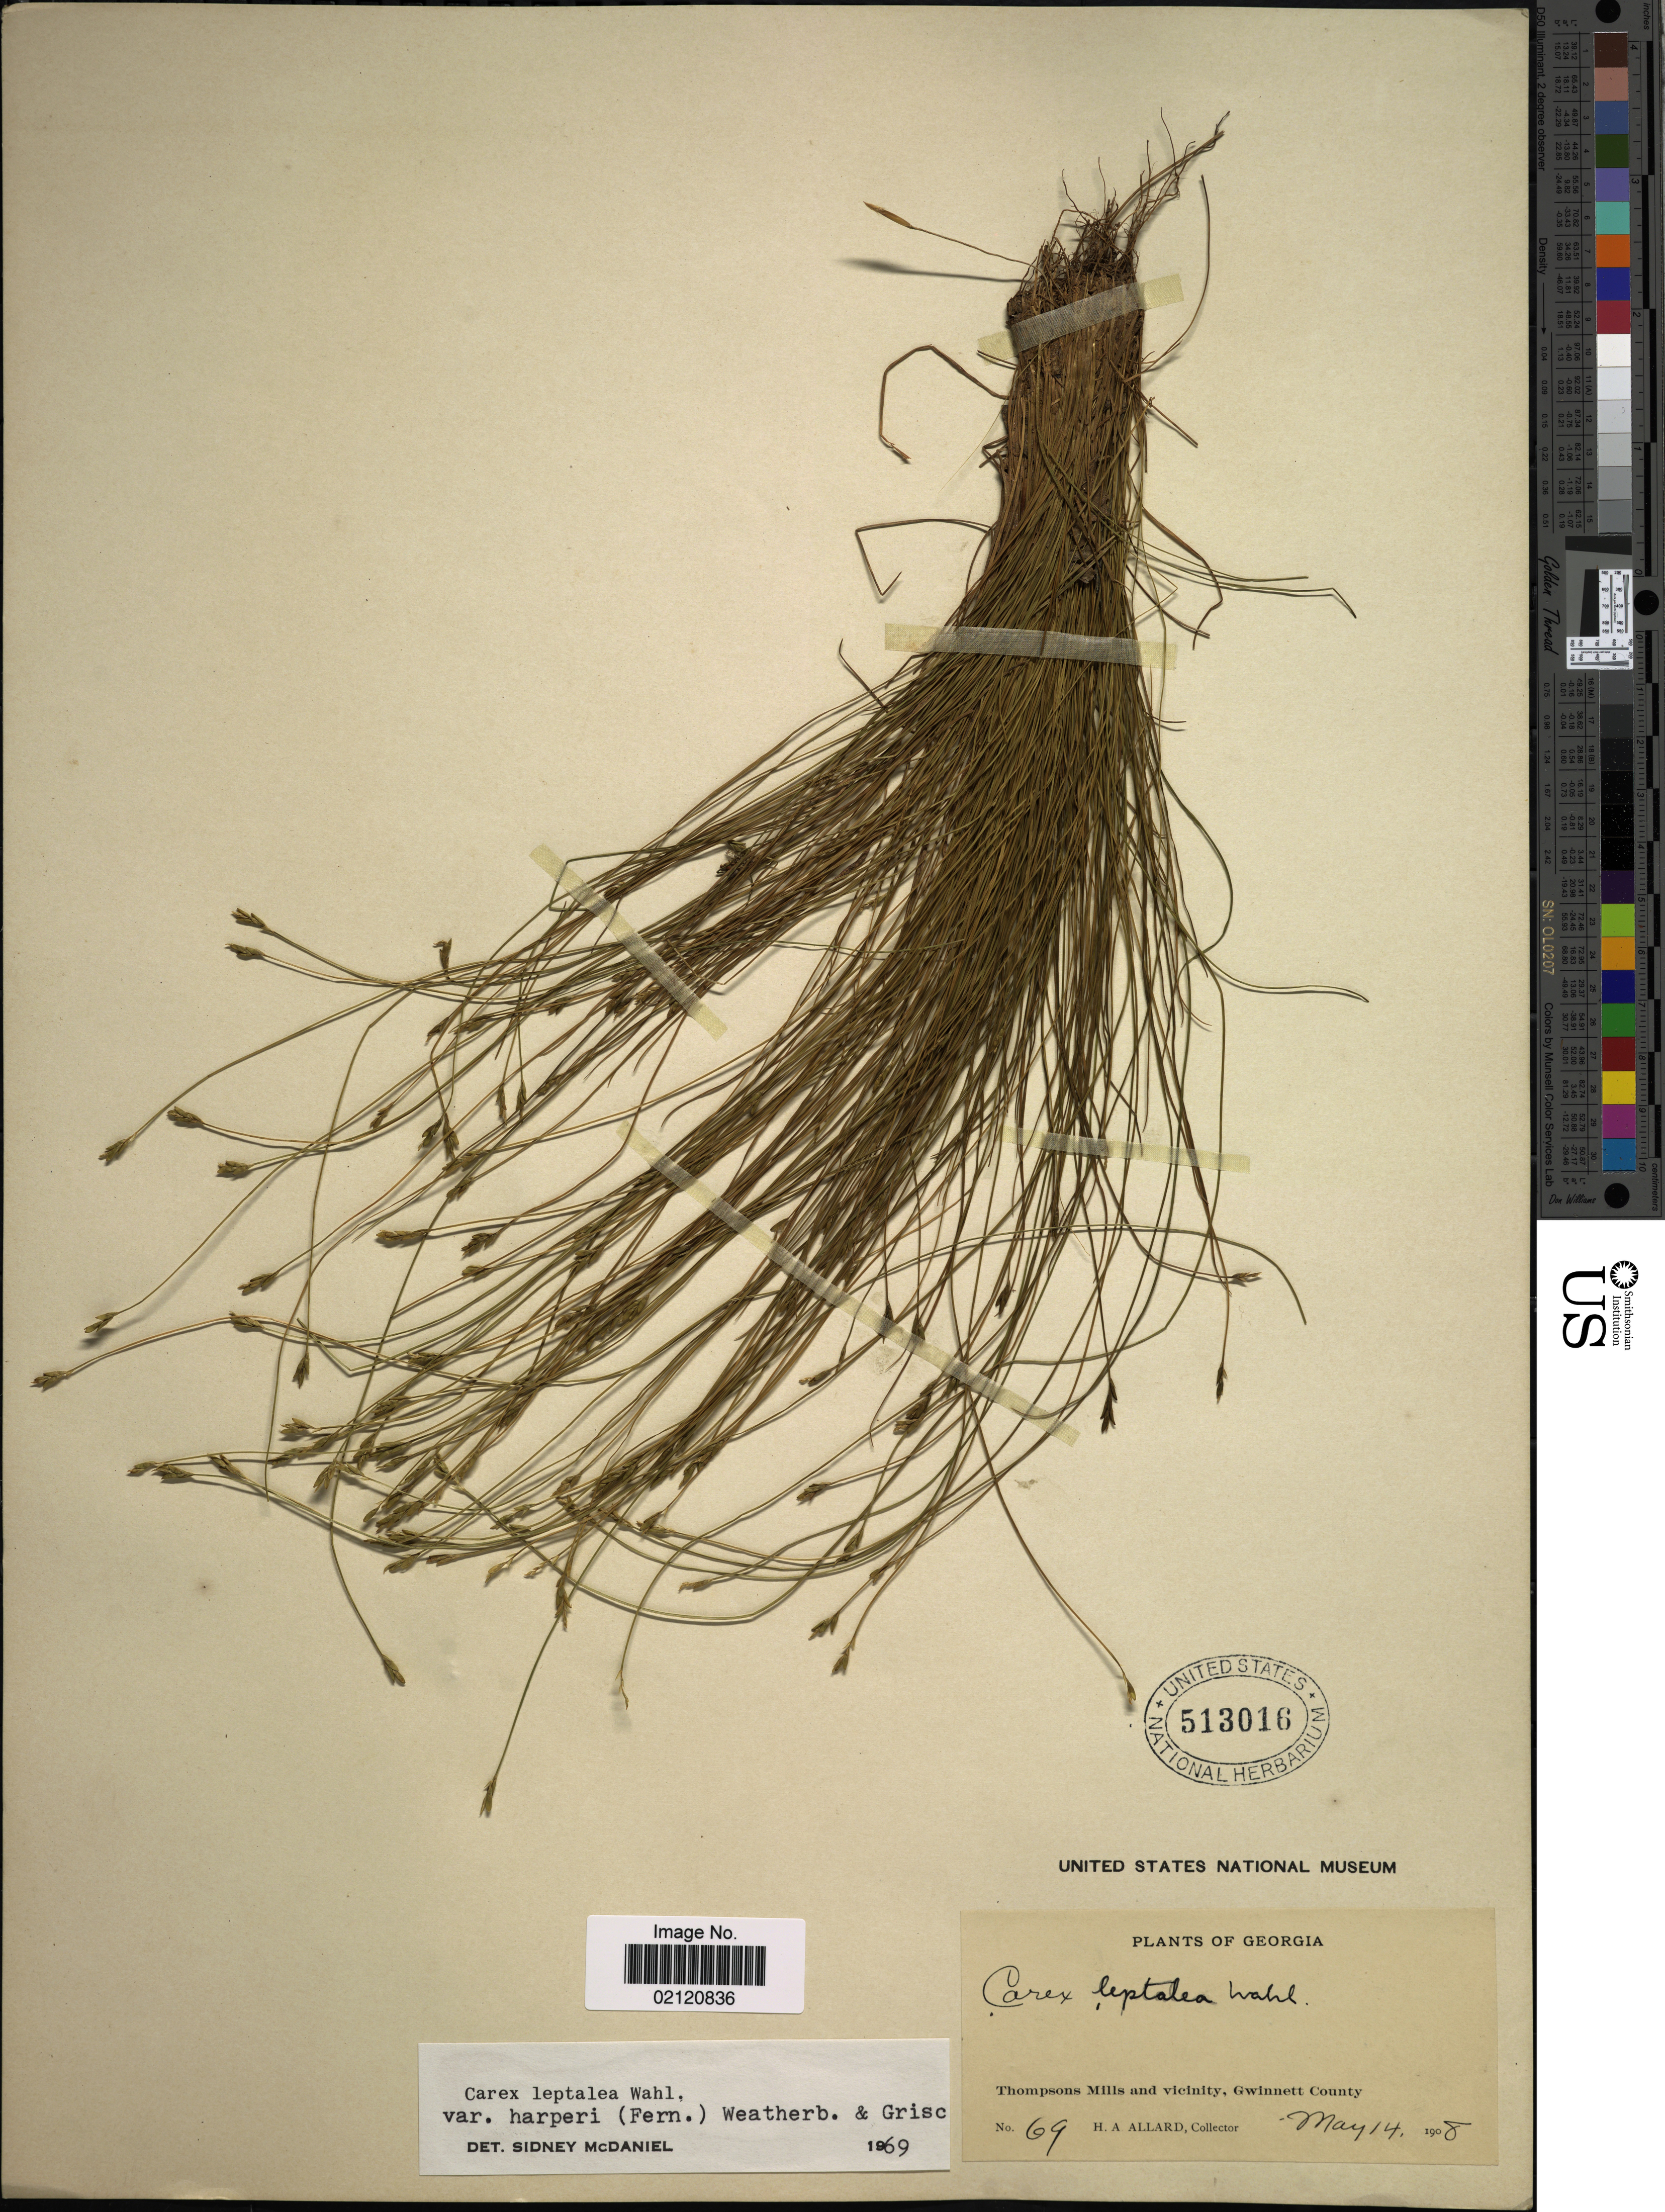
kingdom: Plantae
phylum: Tracheophyta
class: Liliopsida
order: Poales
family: Cyperaceae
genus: Carex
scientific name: Carex leptalea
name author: Wahlenb.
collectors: H. A. Allard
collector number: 69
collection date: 1908-05-14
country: United States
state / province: Georgia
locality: Thompsons Mills and vicinity, Gwinnett County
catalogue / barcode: US 513016